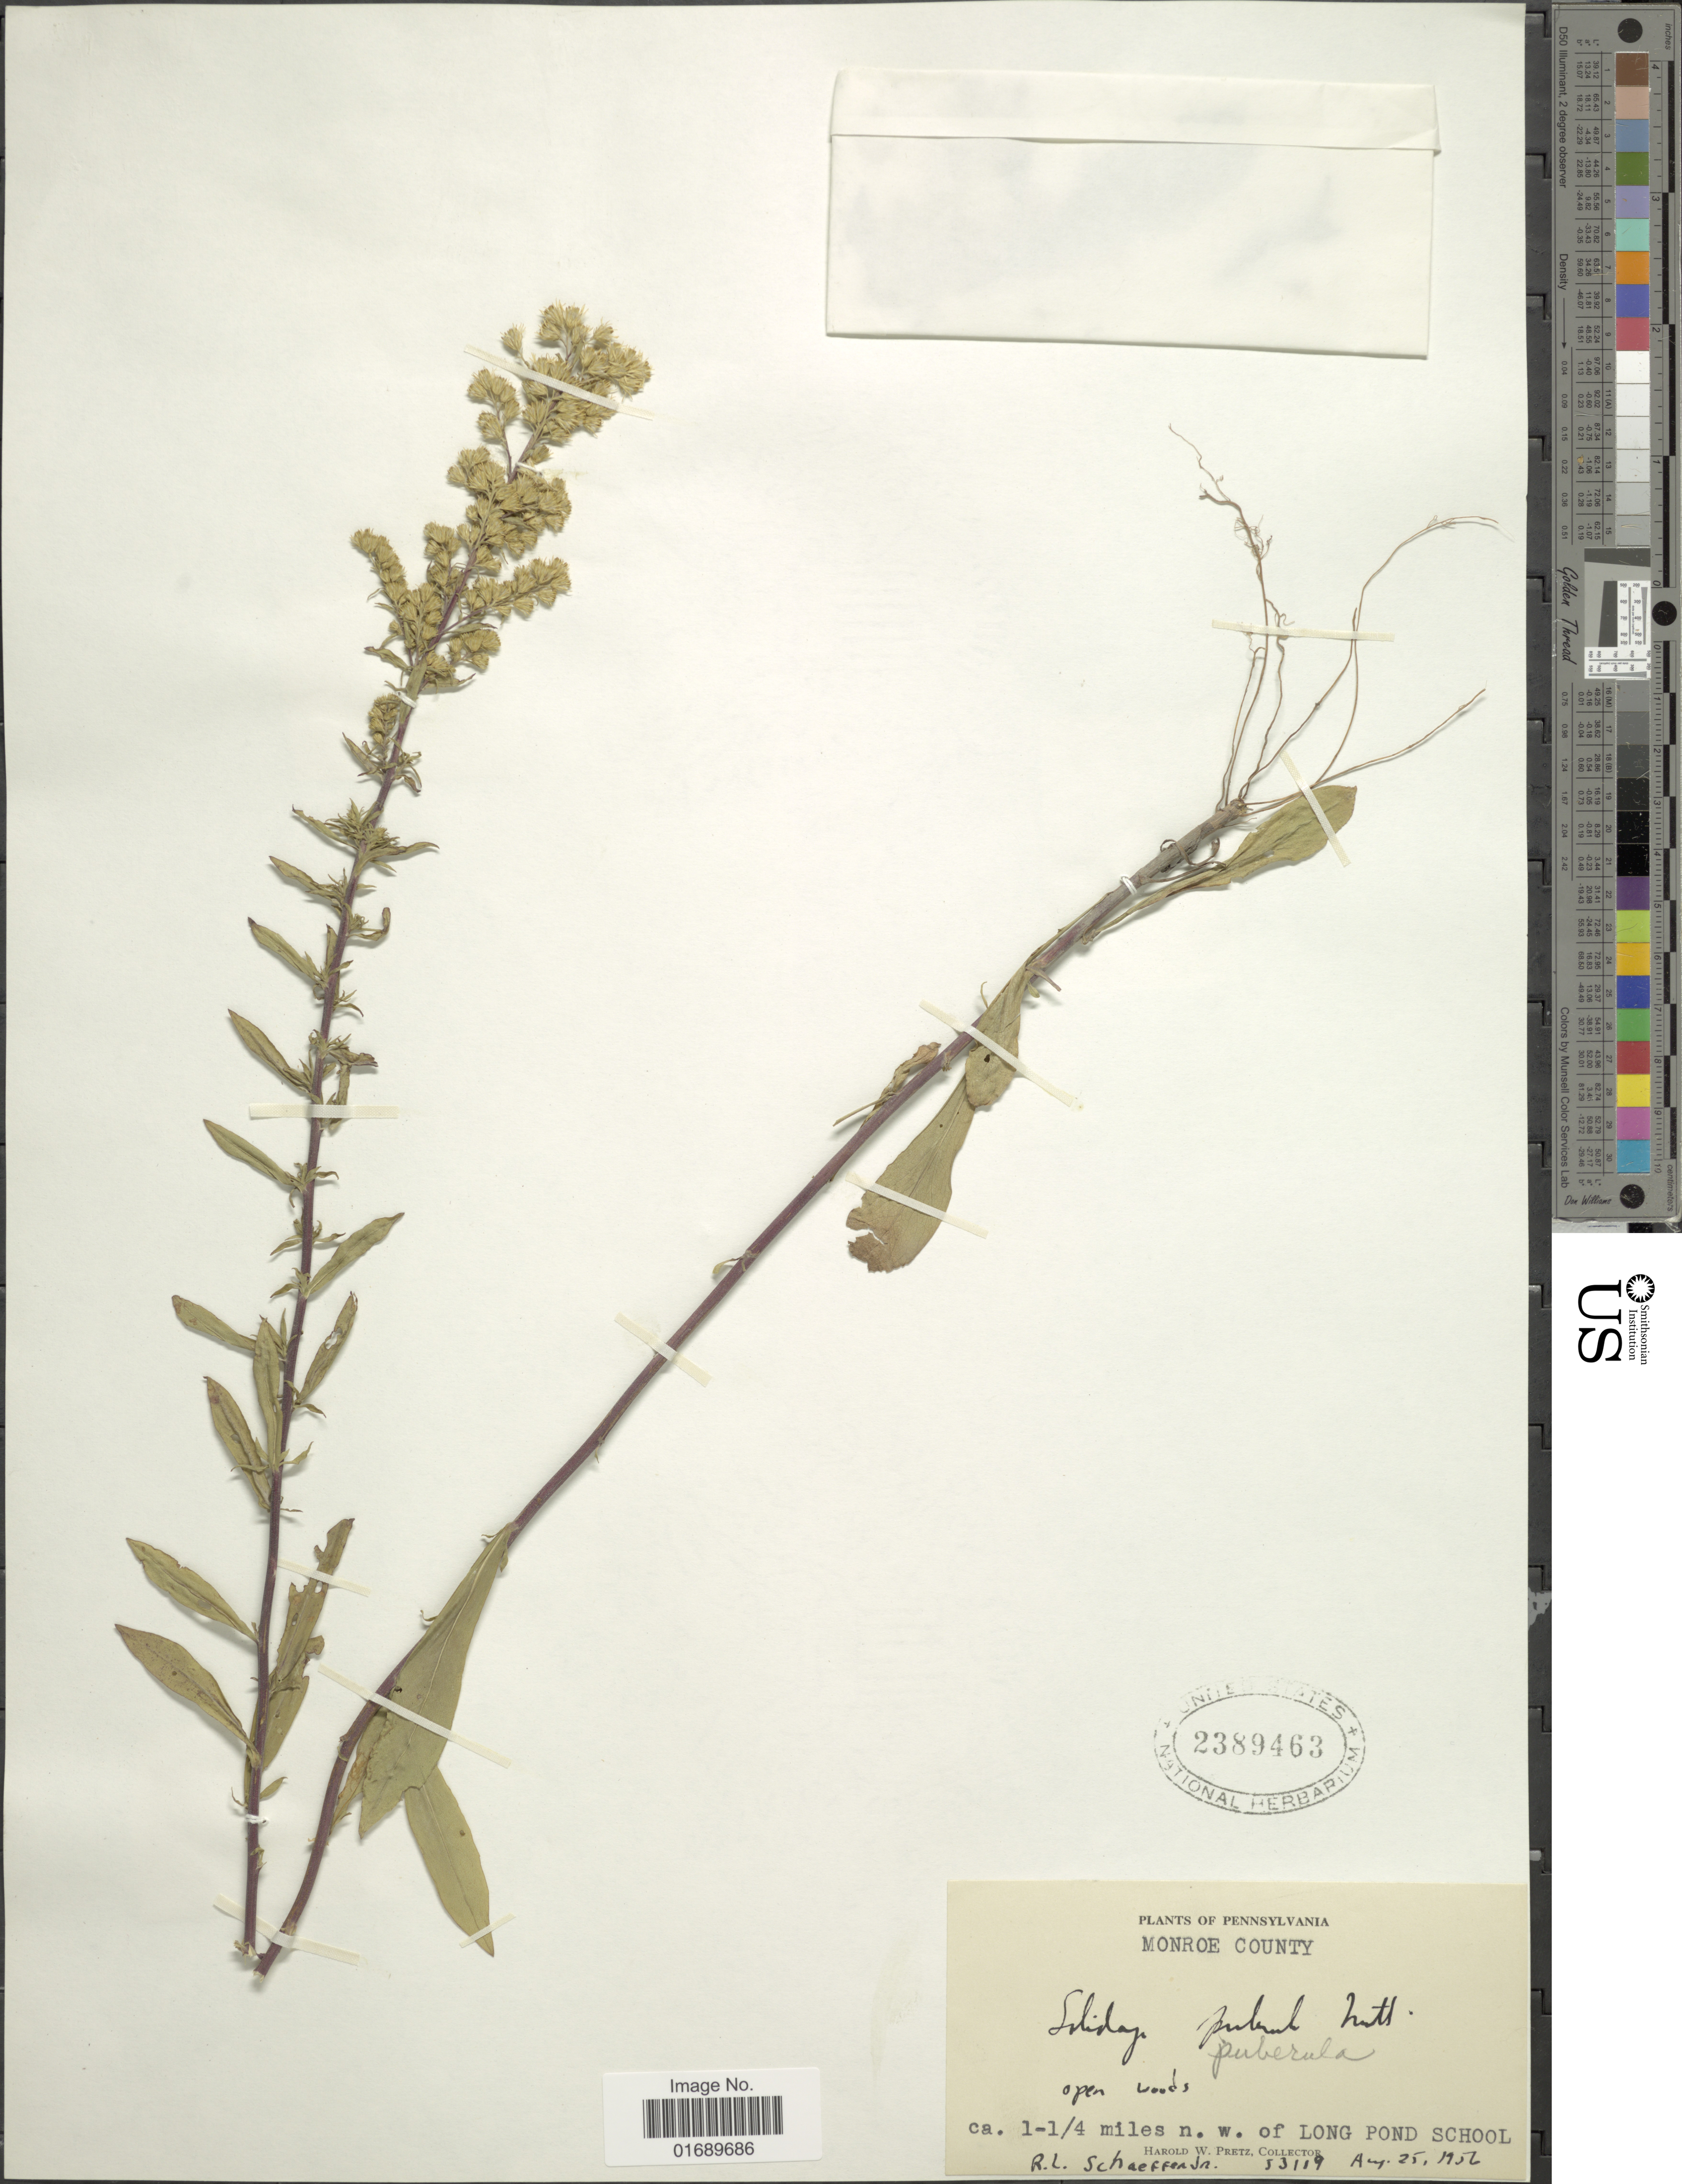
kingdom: Plantae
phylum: Tracheophyta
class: Magnoliopsida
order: Asterales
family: Asteraceae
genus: Solidago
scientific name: Solidago puberula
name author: Nutt.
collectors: R. L. Schaeffer Jr. & H. W. Pretz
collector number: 53119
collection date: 1956-08-25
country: United States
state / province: Pennsylvania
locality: Monroe County, ca.1-¼ miles n.w. of Long Pond School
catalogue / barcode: US 2389463